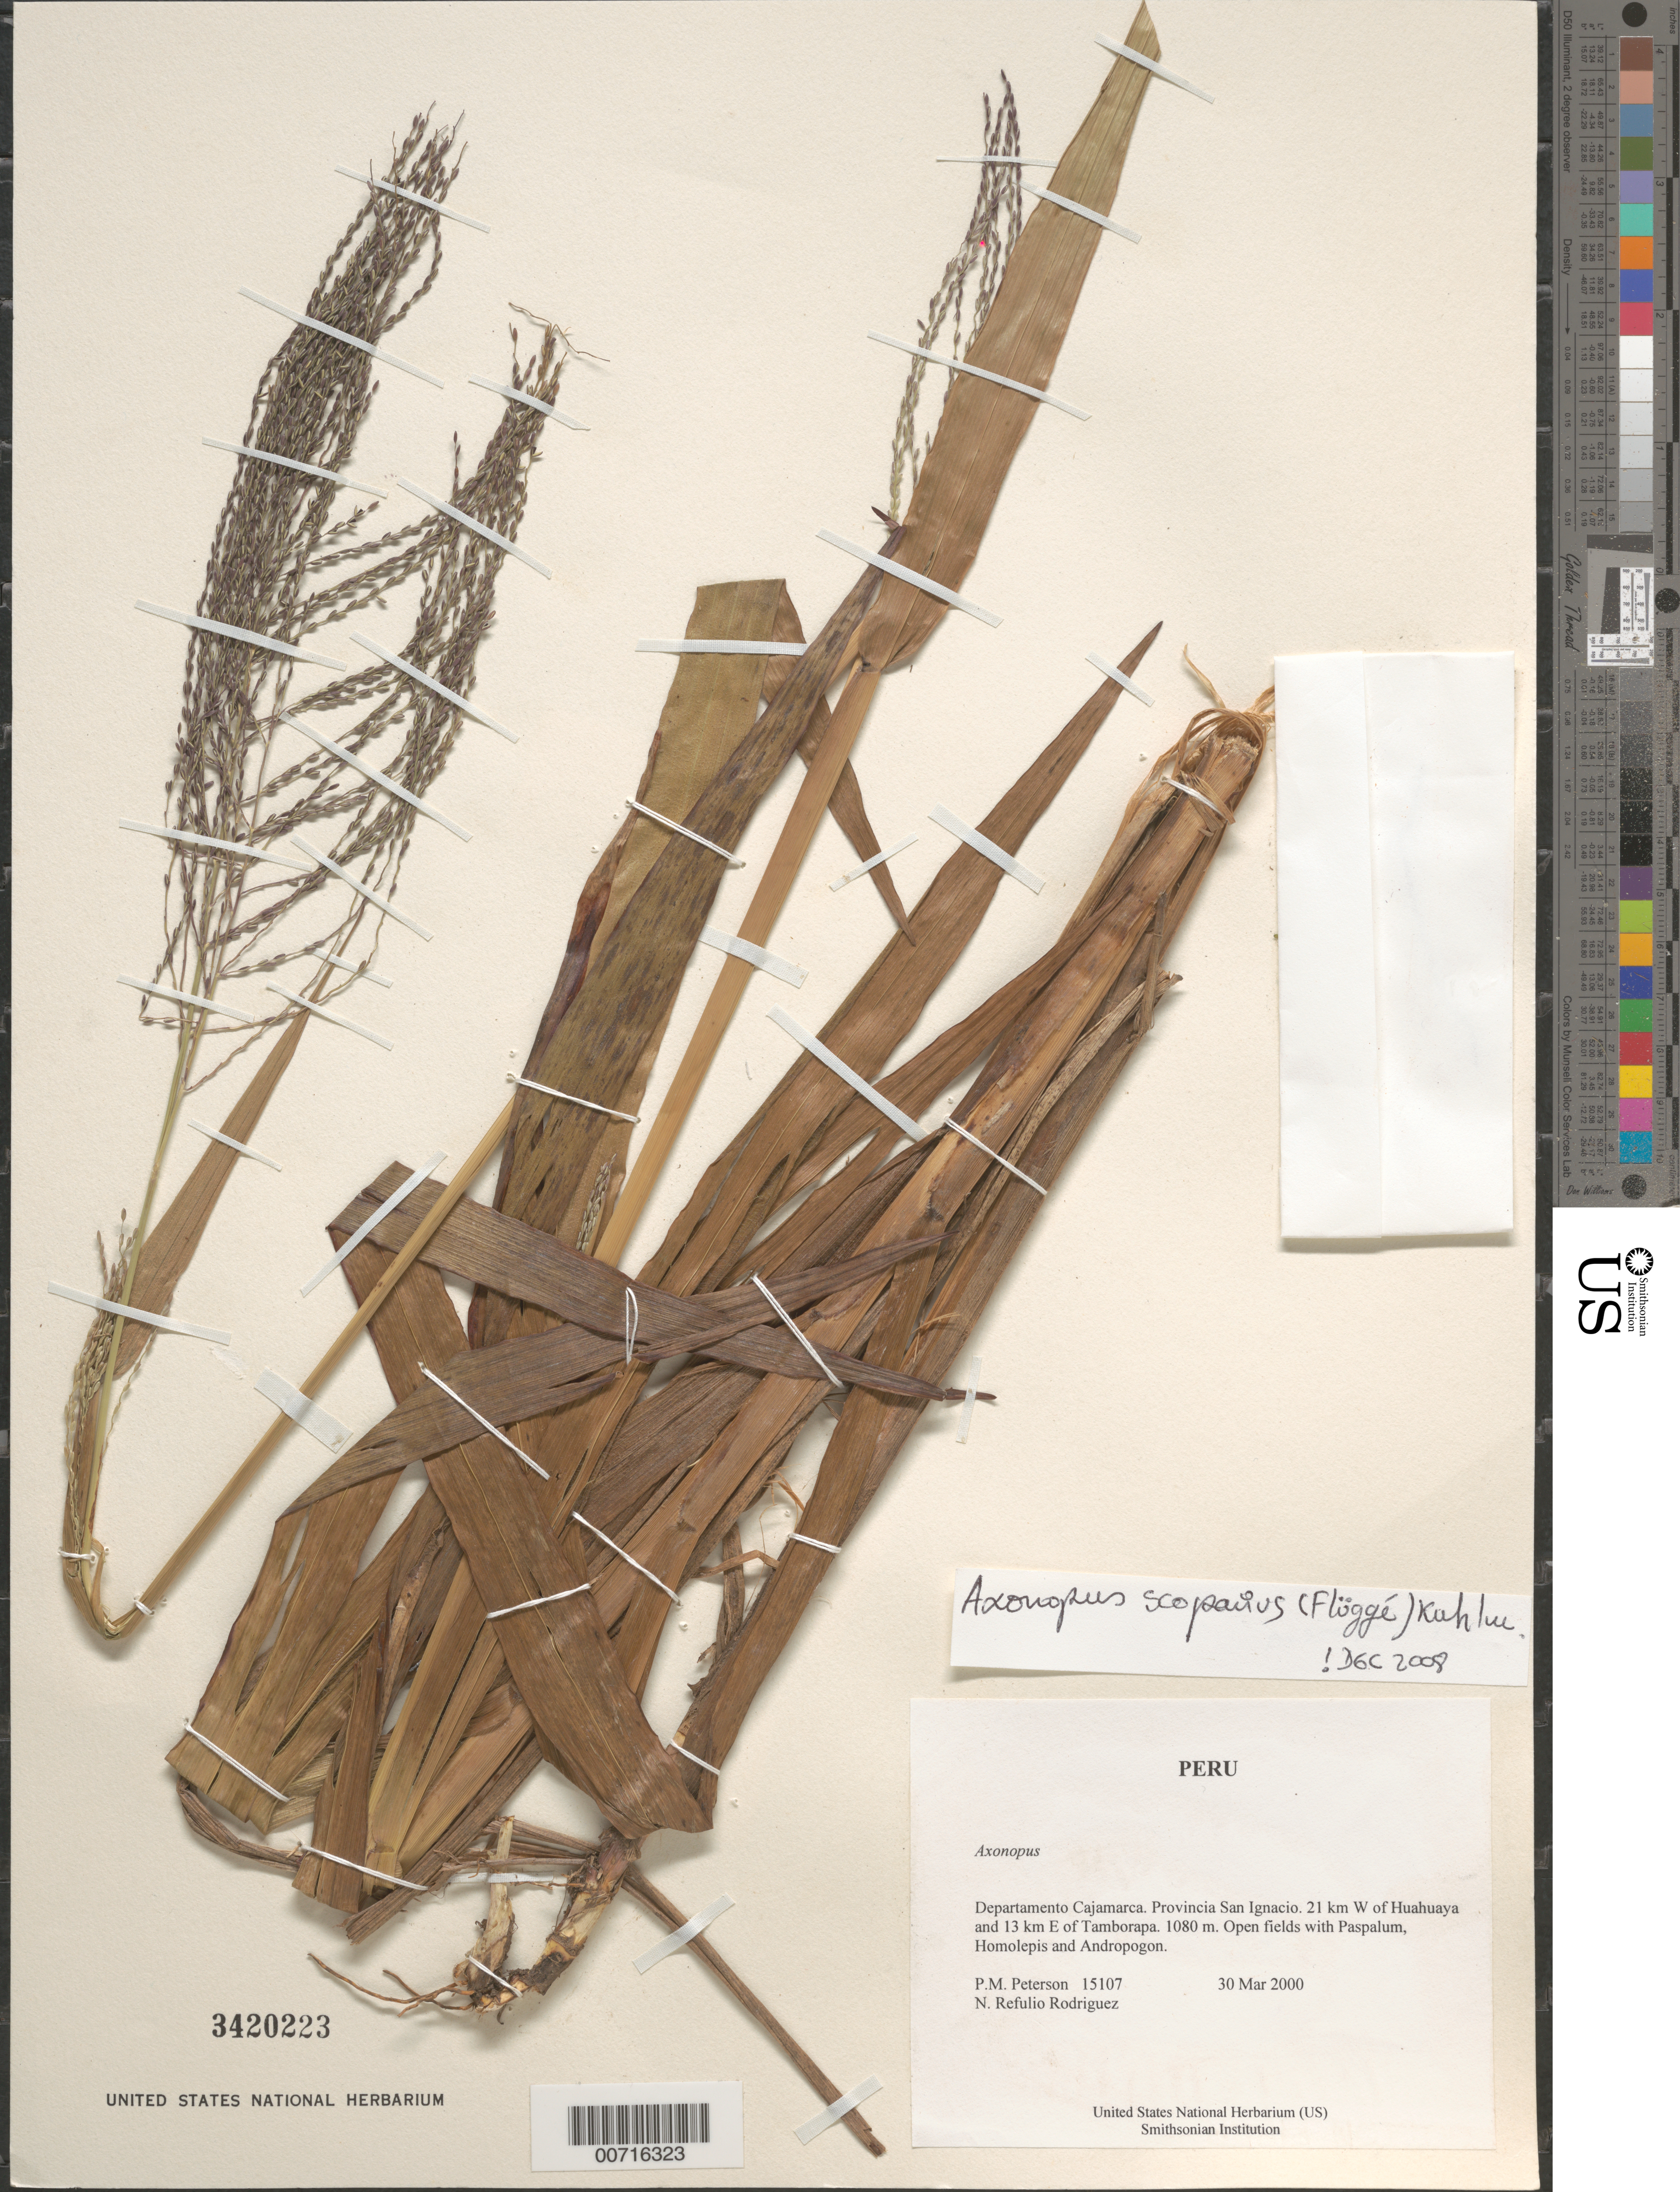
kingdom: Plantae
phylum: Tracheophyta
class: Liliopsida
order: Poales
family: Poaceae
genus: Axonopus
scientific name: Axonopus scoparius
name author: (Flüggé) Kuhlm.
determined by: Giraldo-Cañas, D. A.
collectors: P. M. Peterson & N. Refulio-Rodríguez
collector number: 15107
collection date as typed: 30 Mar 2000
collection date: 2000-03-30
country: Peru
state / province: Cajamarca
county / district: San Ignacio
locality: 21 km W of Huahuaya and 13 km E of Tamborapa.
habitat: Open fields with Paspalum, Homolepis and Andropogon.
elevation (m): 1080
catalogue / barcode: US 3420223